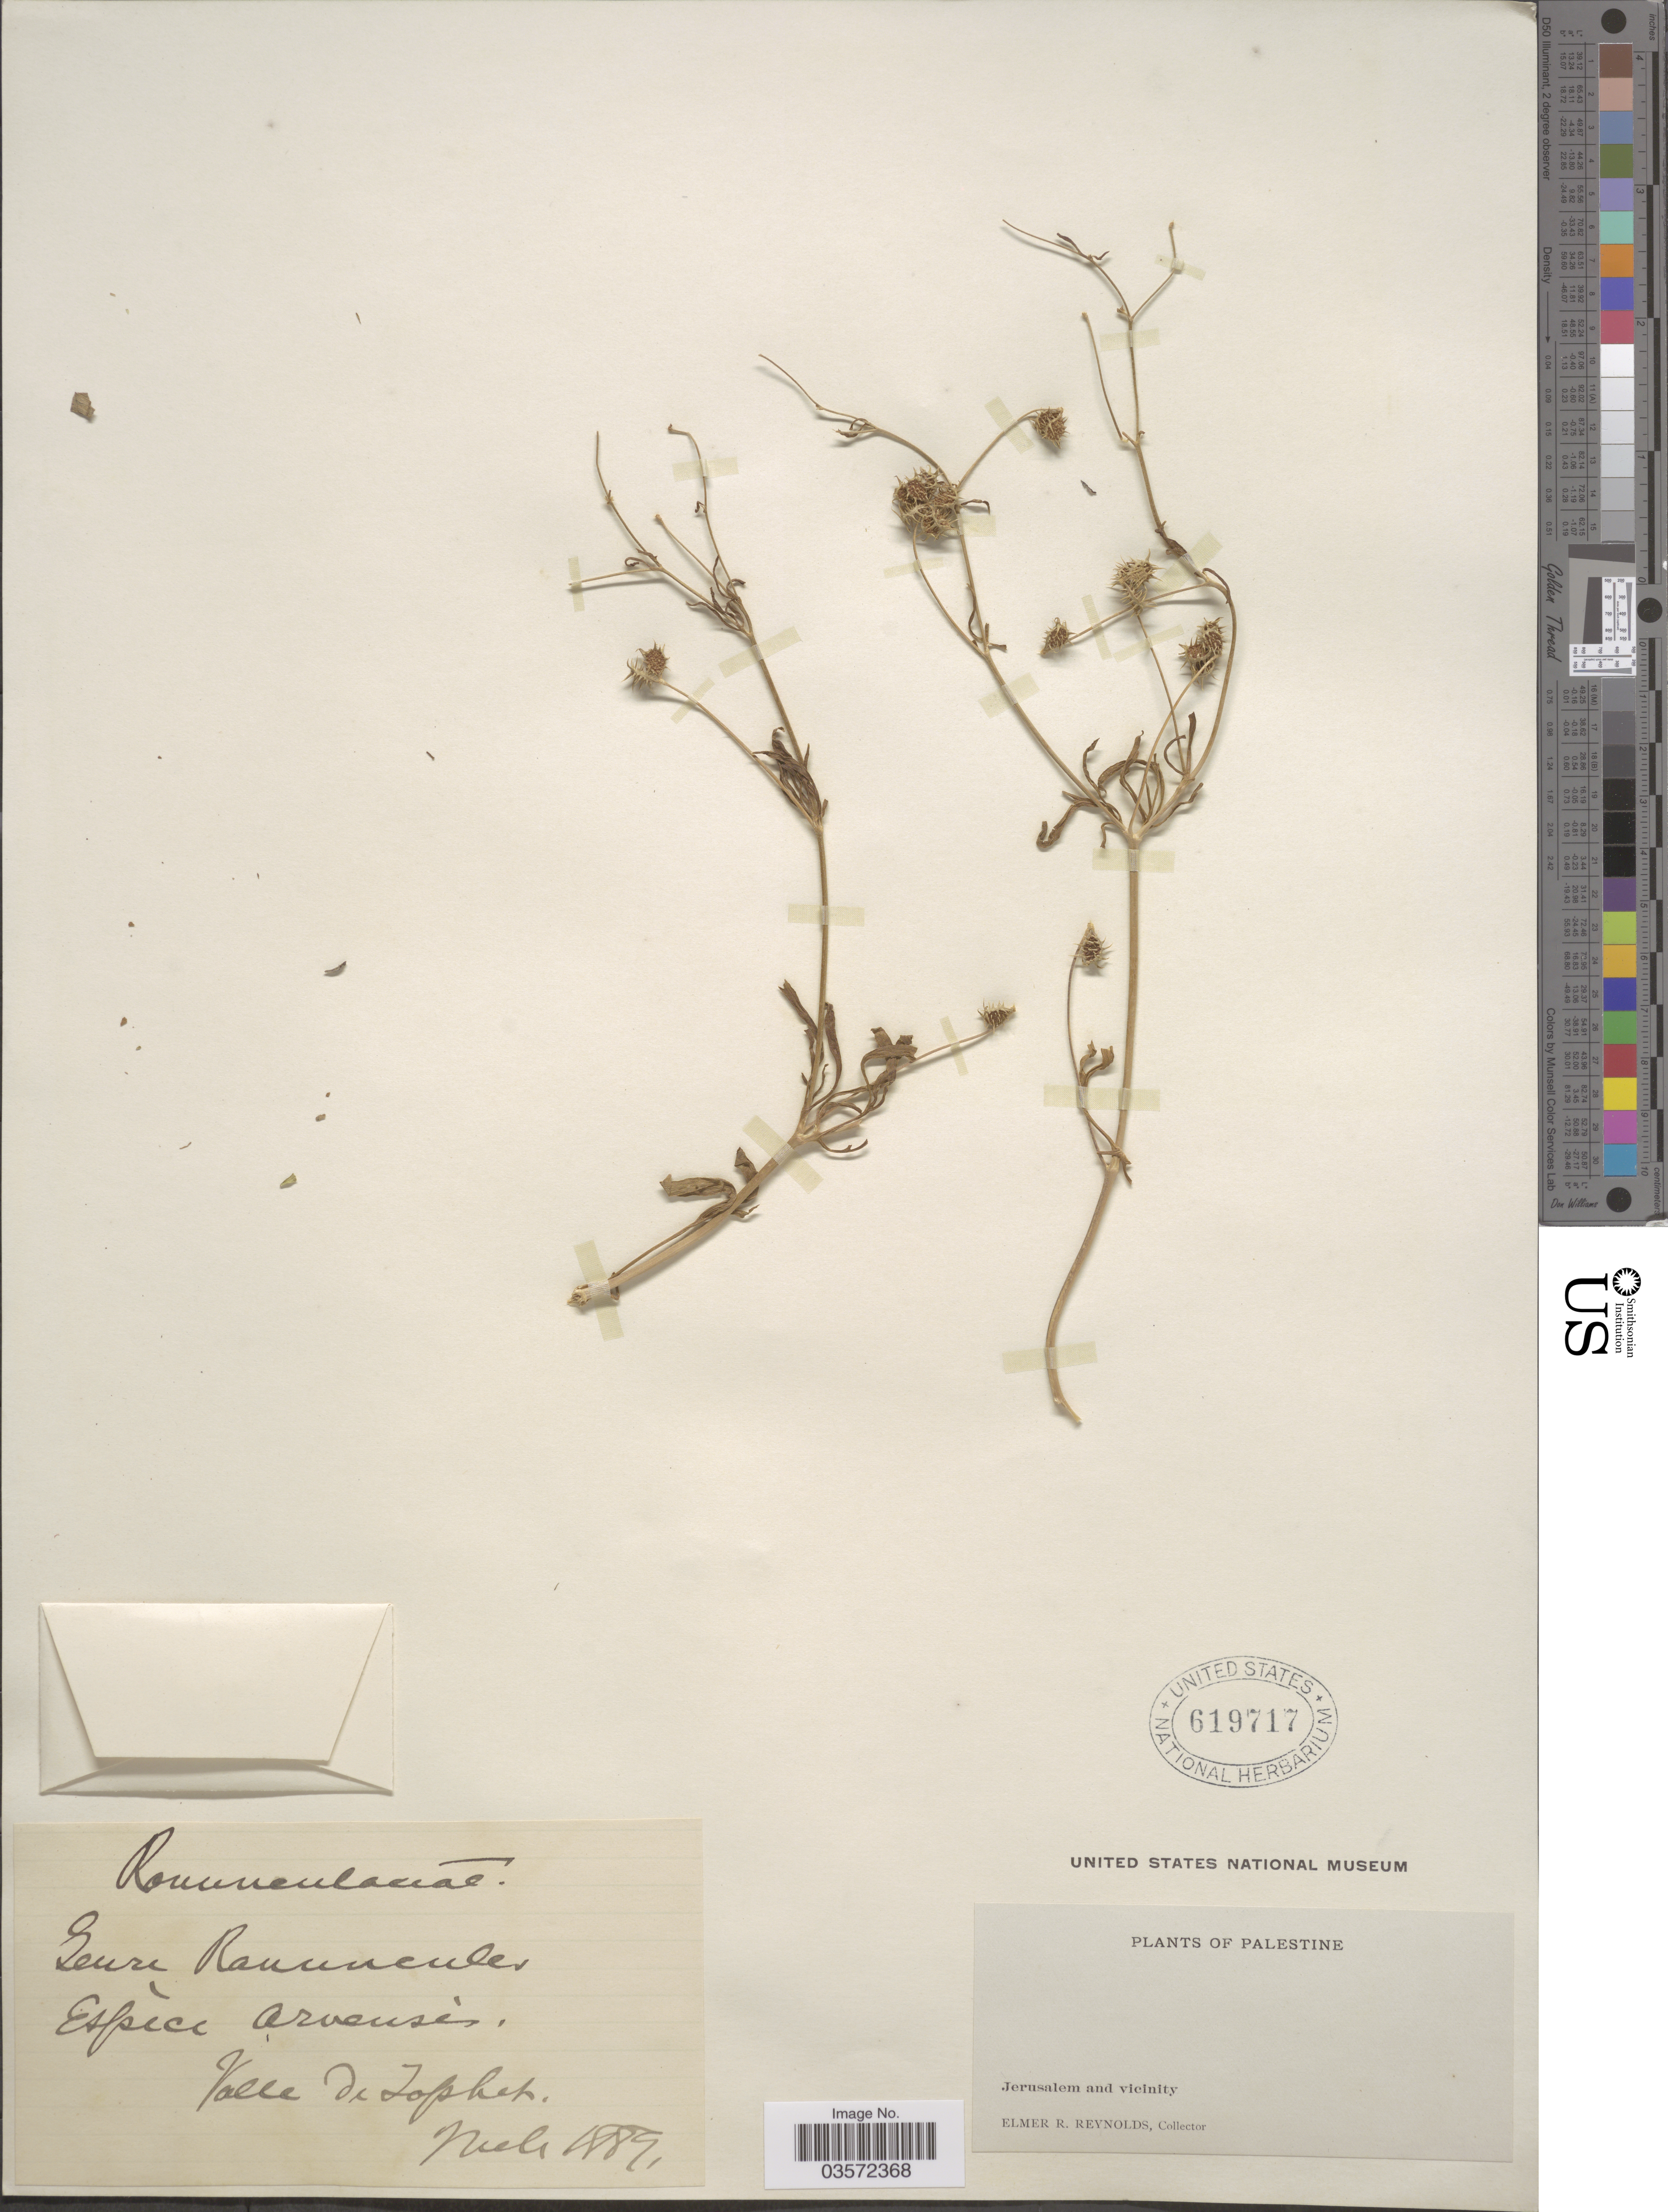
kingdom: Plantae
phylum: Tracheophyta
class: Magnoliopsida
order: Ranunculales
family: Ranunculaceae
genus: Ranunculus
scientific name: Ranunculus arvensis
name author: L.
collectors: E. Reynolds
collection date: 1889-03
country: Israel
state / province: Jerusalem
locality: Valle de Tophet, Jerusalem and vicinity.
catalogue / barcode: US 619717